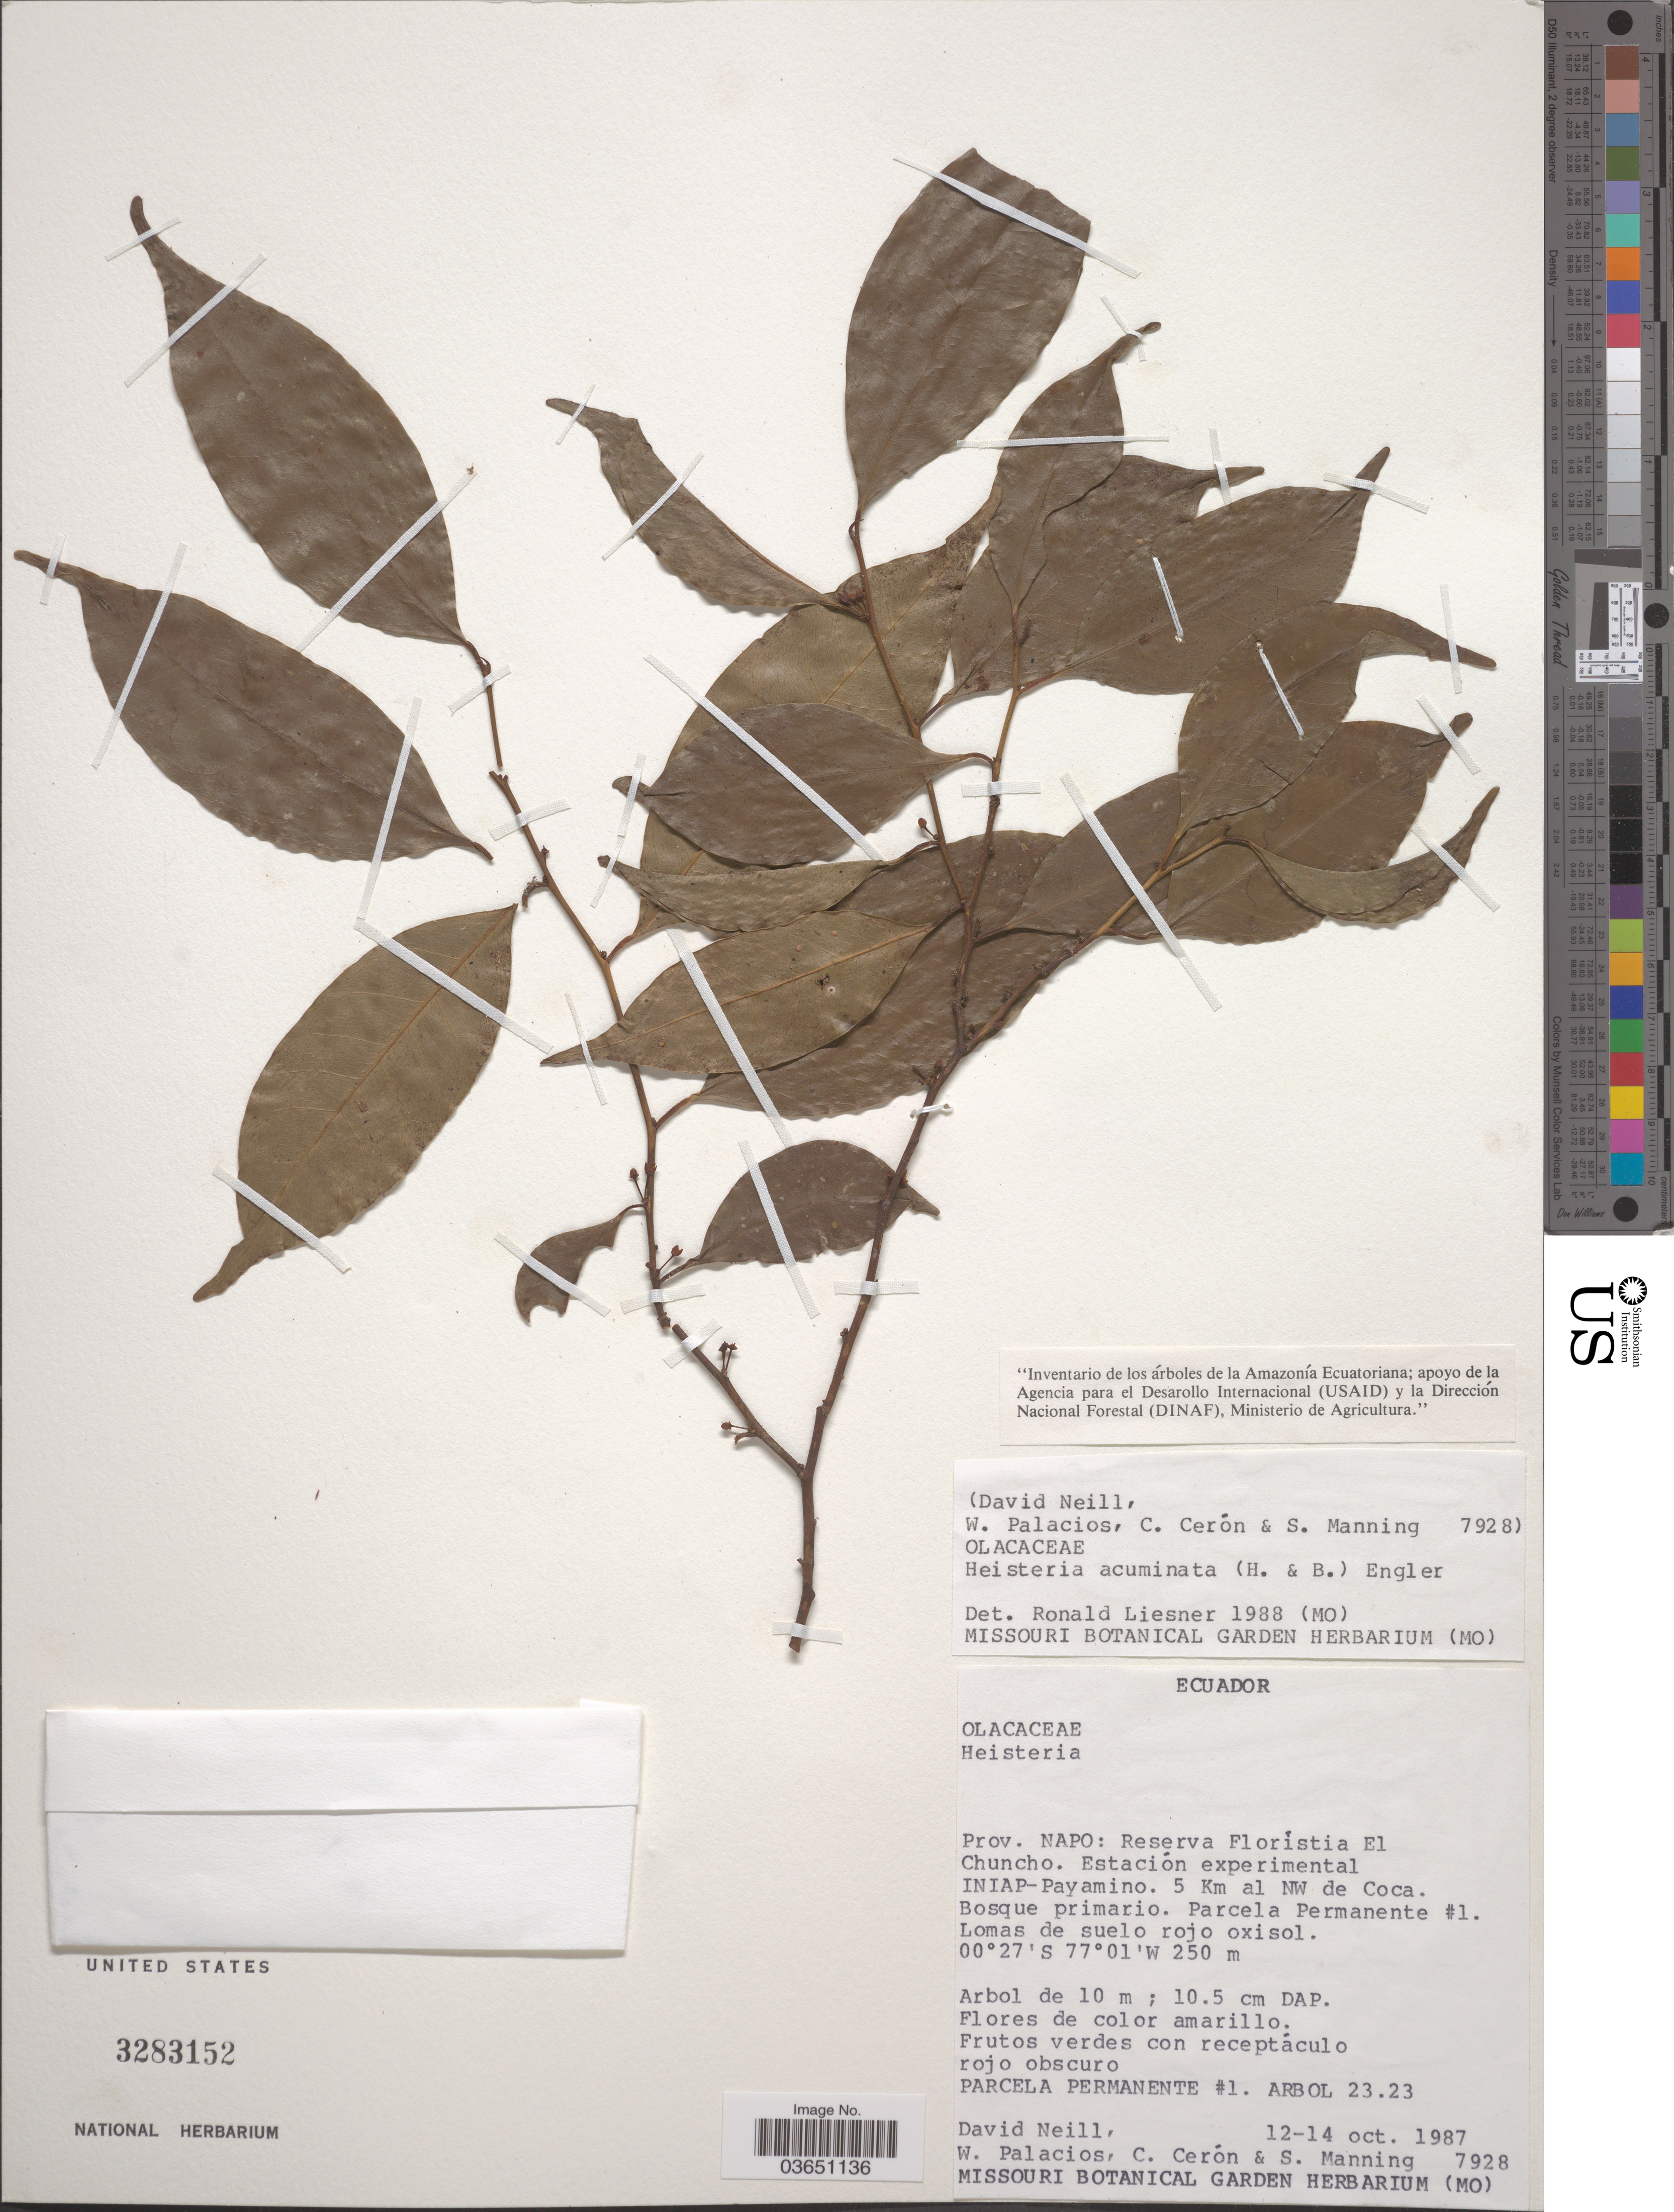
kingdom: Plantae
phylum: Tracheophyta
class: Magnoliopsida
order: Santalales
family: Erythropalaceae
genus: Heisteria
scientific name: Heisteria acuminata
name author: (Humb. & Bonpl.) Engl.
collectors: D. Neill, W. Palacios, C. E. Cerón M. & S. Manning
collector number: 7928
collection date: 1987-10-12/1987-10-14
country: Ecuador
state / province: Napo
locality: Reserva Florístia El Chuncho. Estación experimental INIAP-Payamino. 5 Km al NW de Coca. Bosque primario. Parcela Permanente #1.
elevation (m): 250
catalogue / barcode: US 3283152